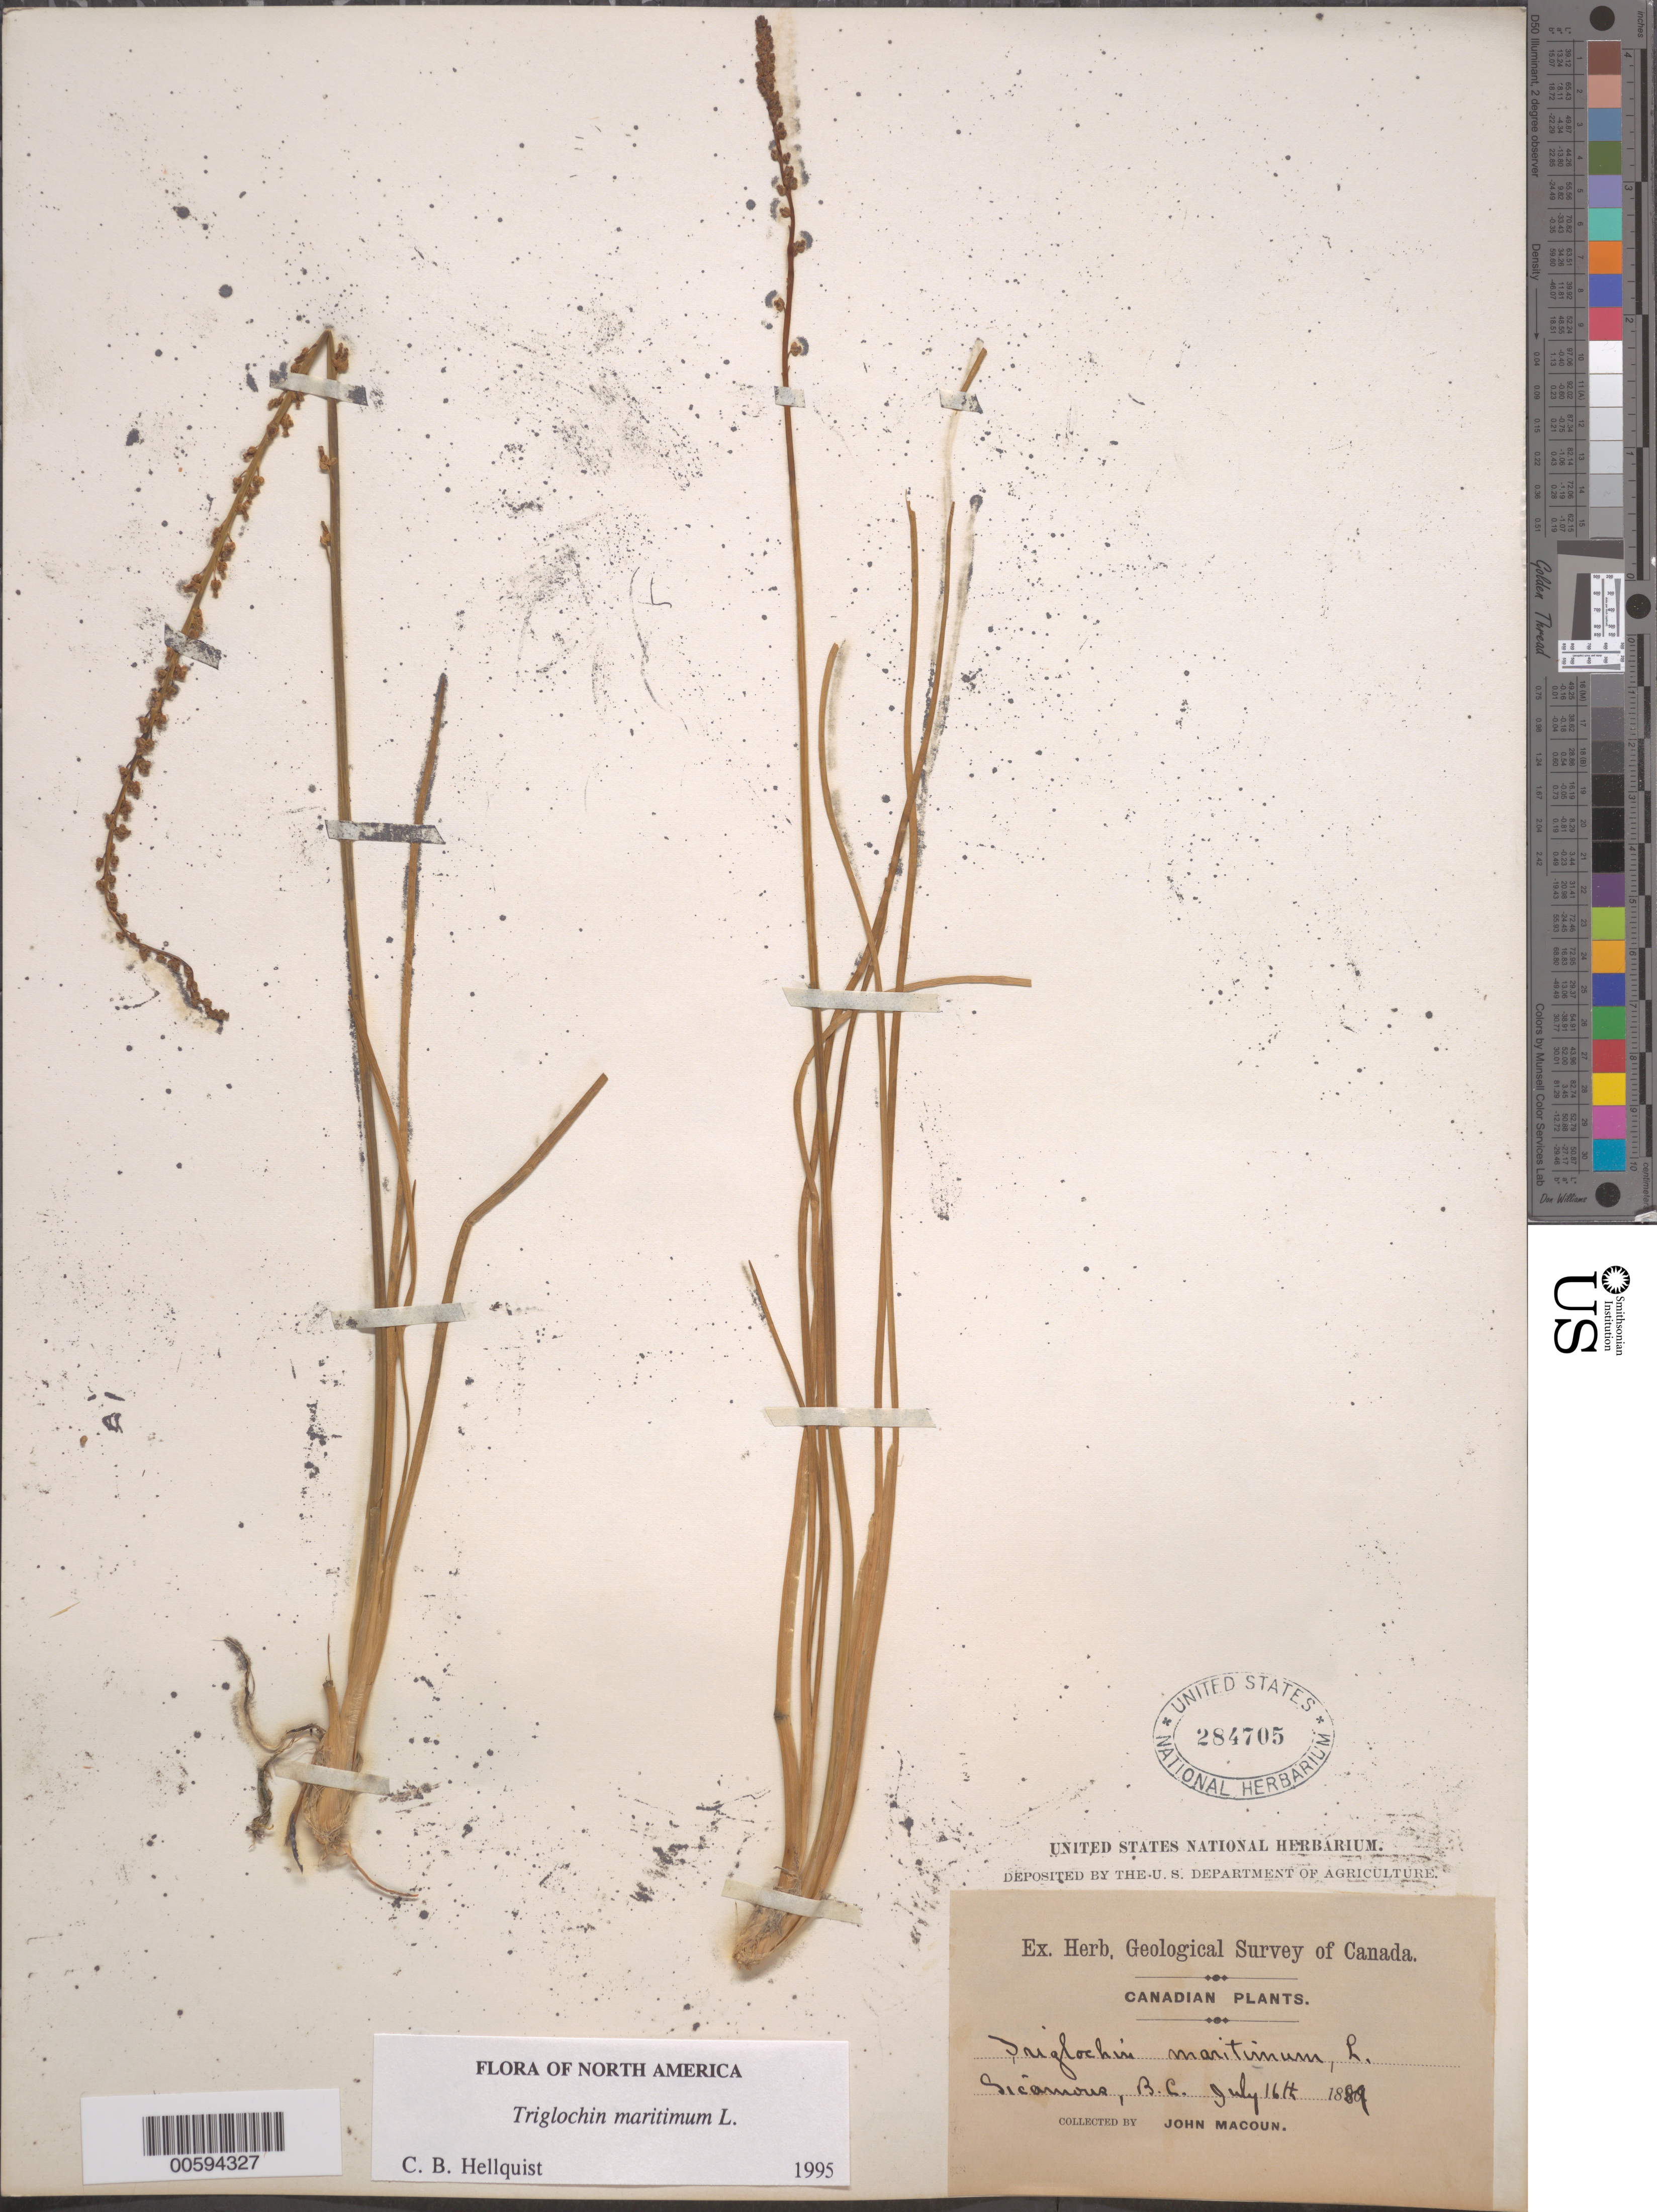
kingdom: Plantae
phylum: Tracheophyta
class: Liliopsida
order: Alismatales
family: Juncaginaceae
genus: Triglochin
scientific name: Triglochin maritima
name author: L.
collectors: J. Macoun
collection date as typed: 16 Jul 1889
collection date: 1889-07-16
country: Canada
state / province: British Columbia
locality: Gicamous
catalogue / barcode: US 284705